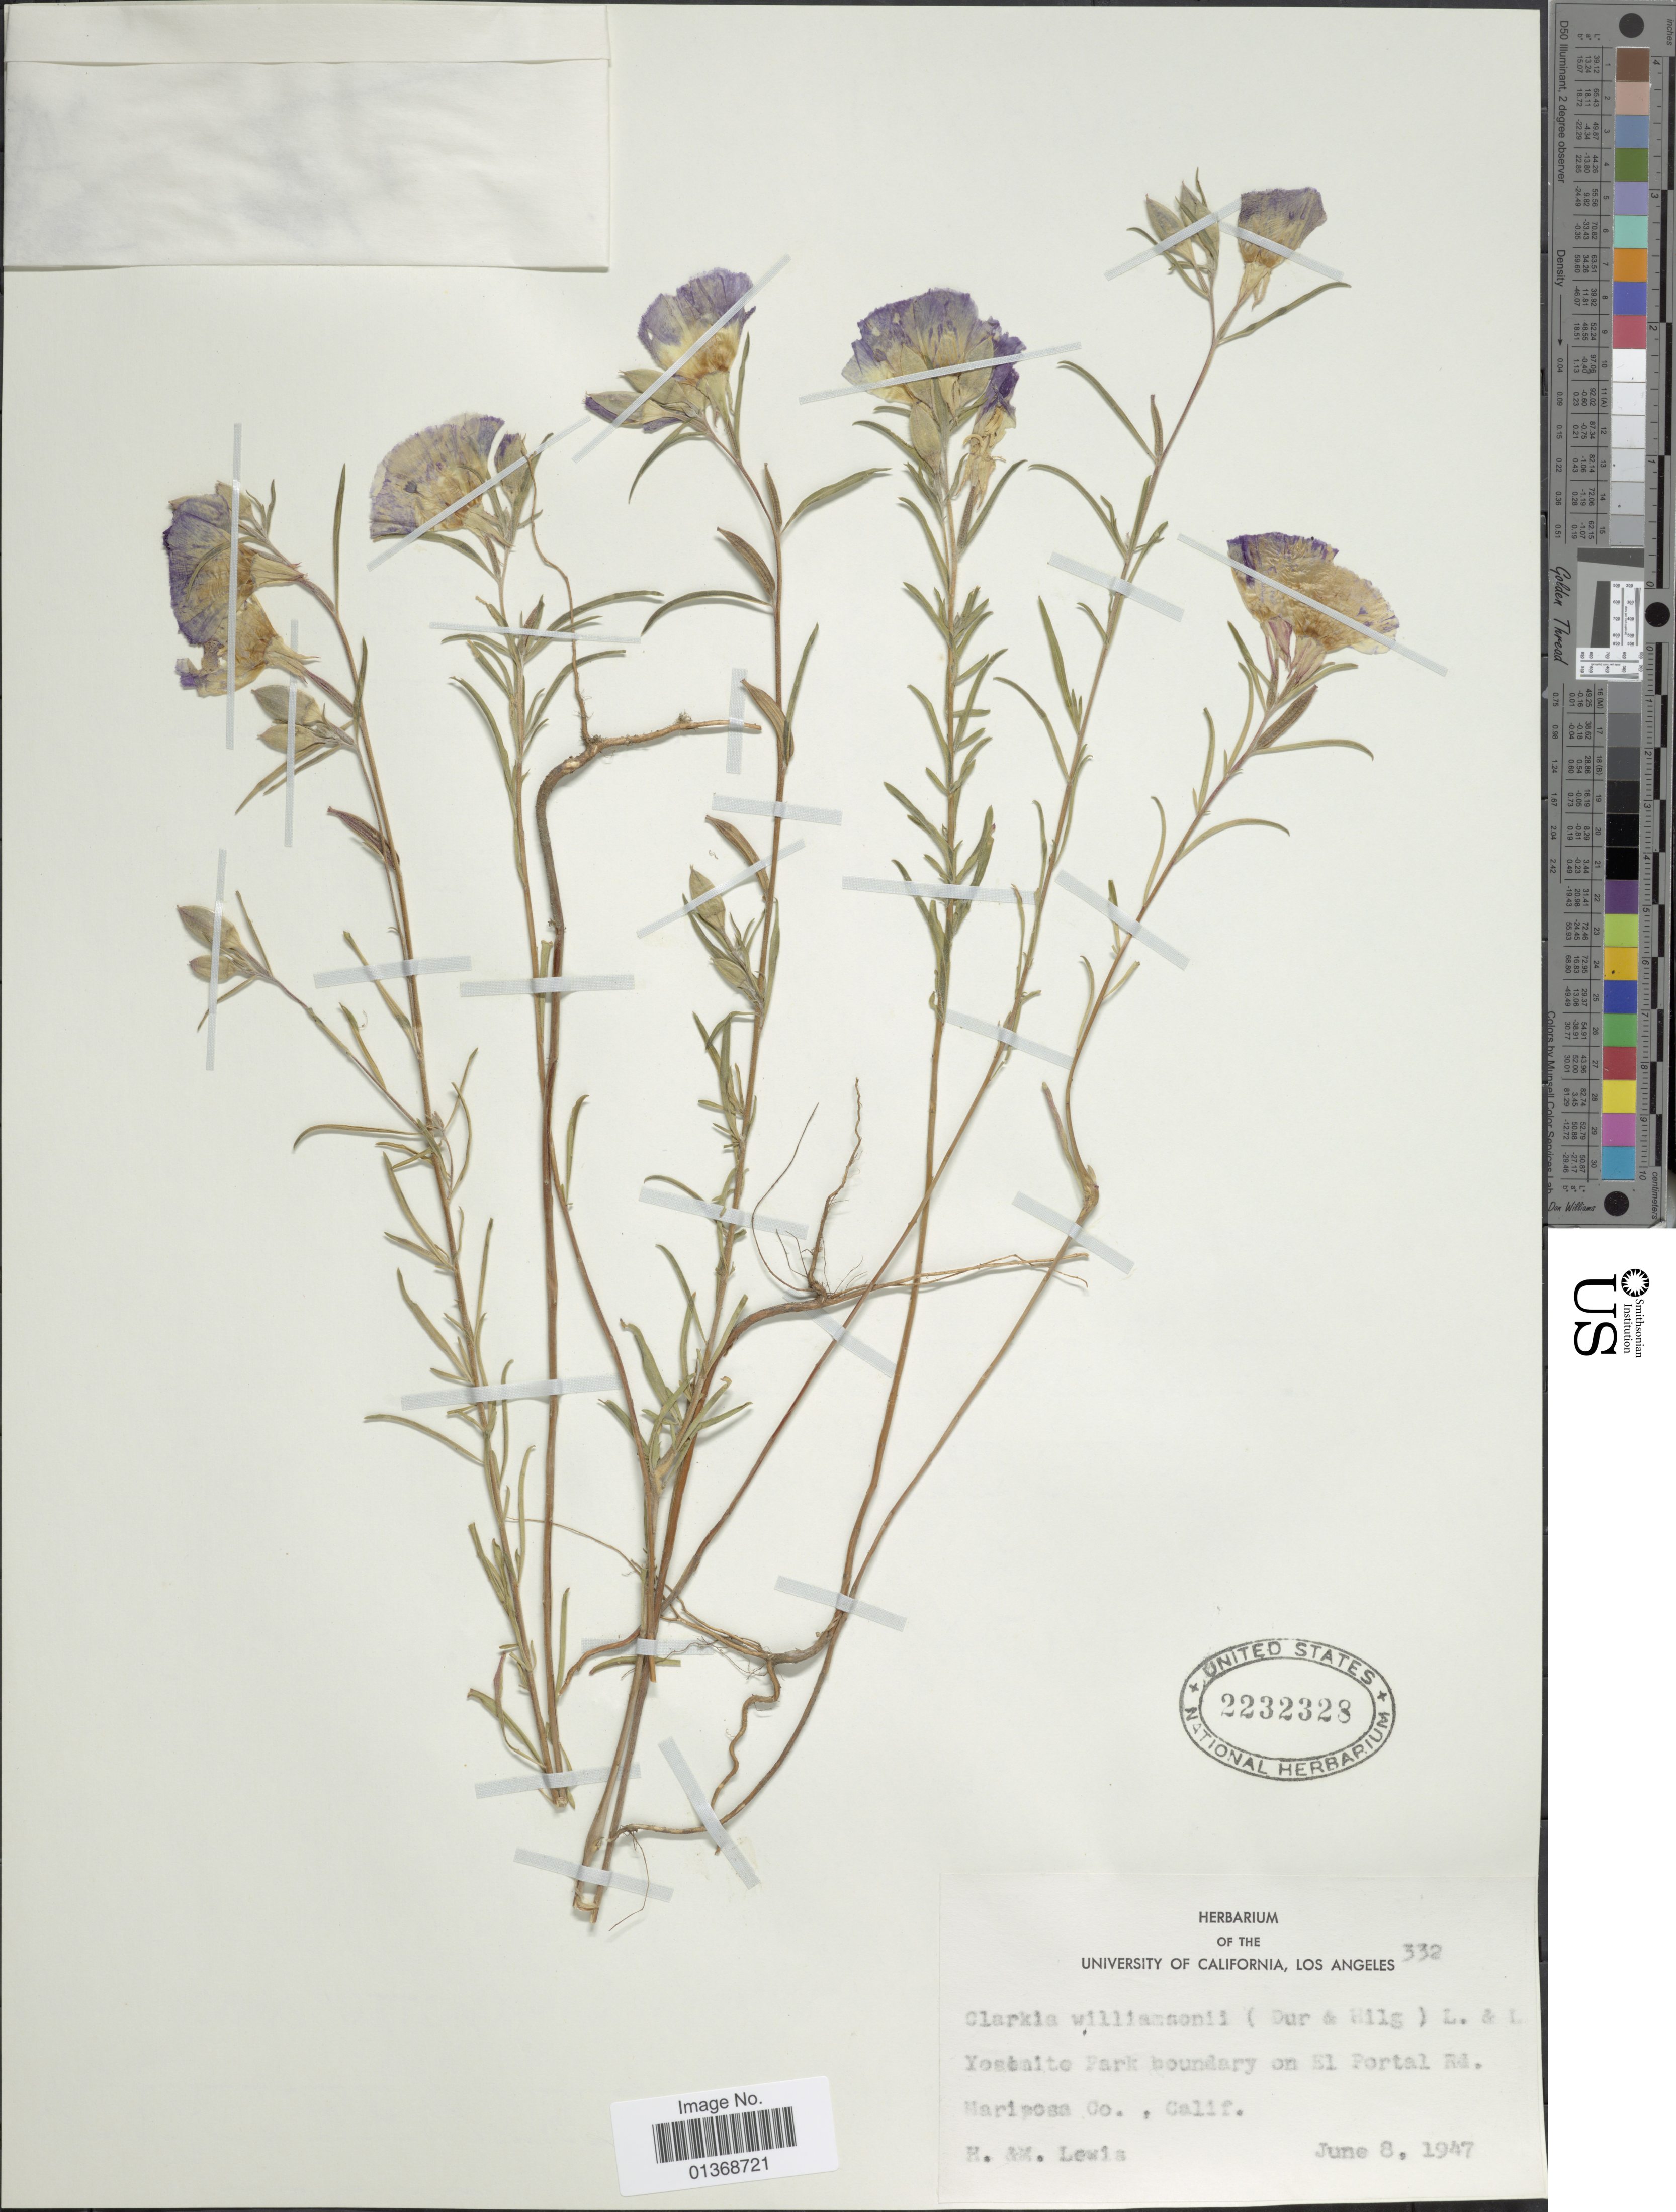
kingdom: Plantae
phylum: Tracheophyta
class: Magnoliopsida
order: Myrtales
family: Onagraceae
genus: Clarkia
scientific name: Clarkia williamsonii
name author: (Durand & Hilg.) F. H. Lewis & M.E. Lewis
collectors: H. Lewis & M. Lewis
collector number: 332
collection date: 1947-06-08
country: United States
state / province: California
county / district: Mariposa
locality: Yosemite Park boundary on El Portal Rd., Mariposa Co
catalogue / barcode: US 2232328